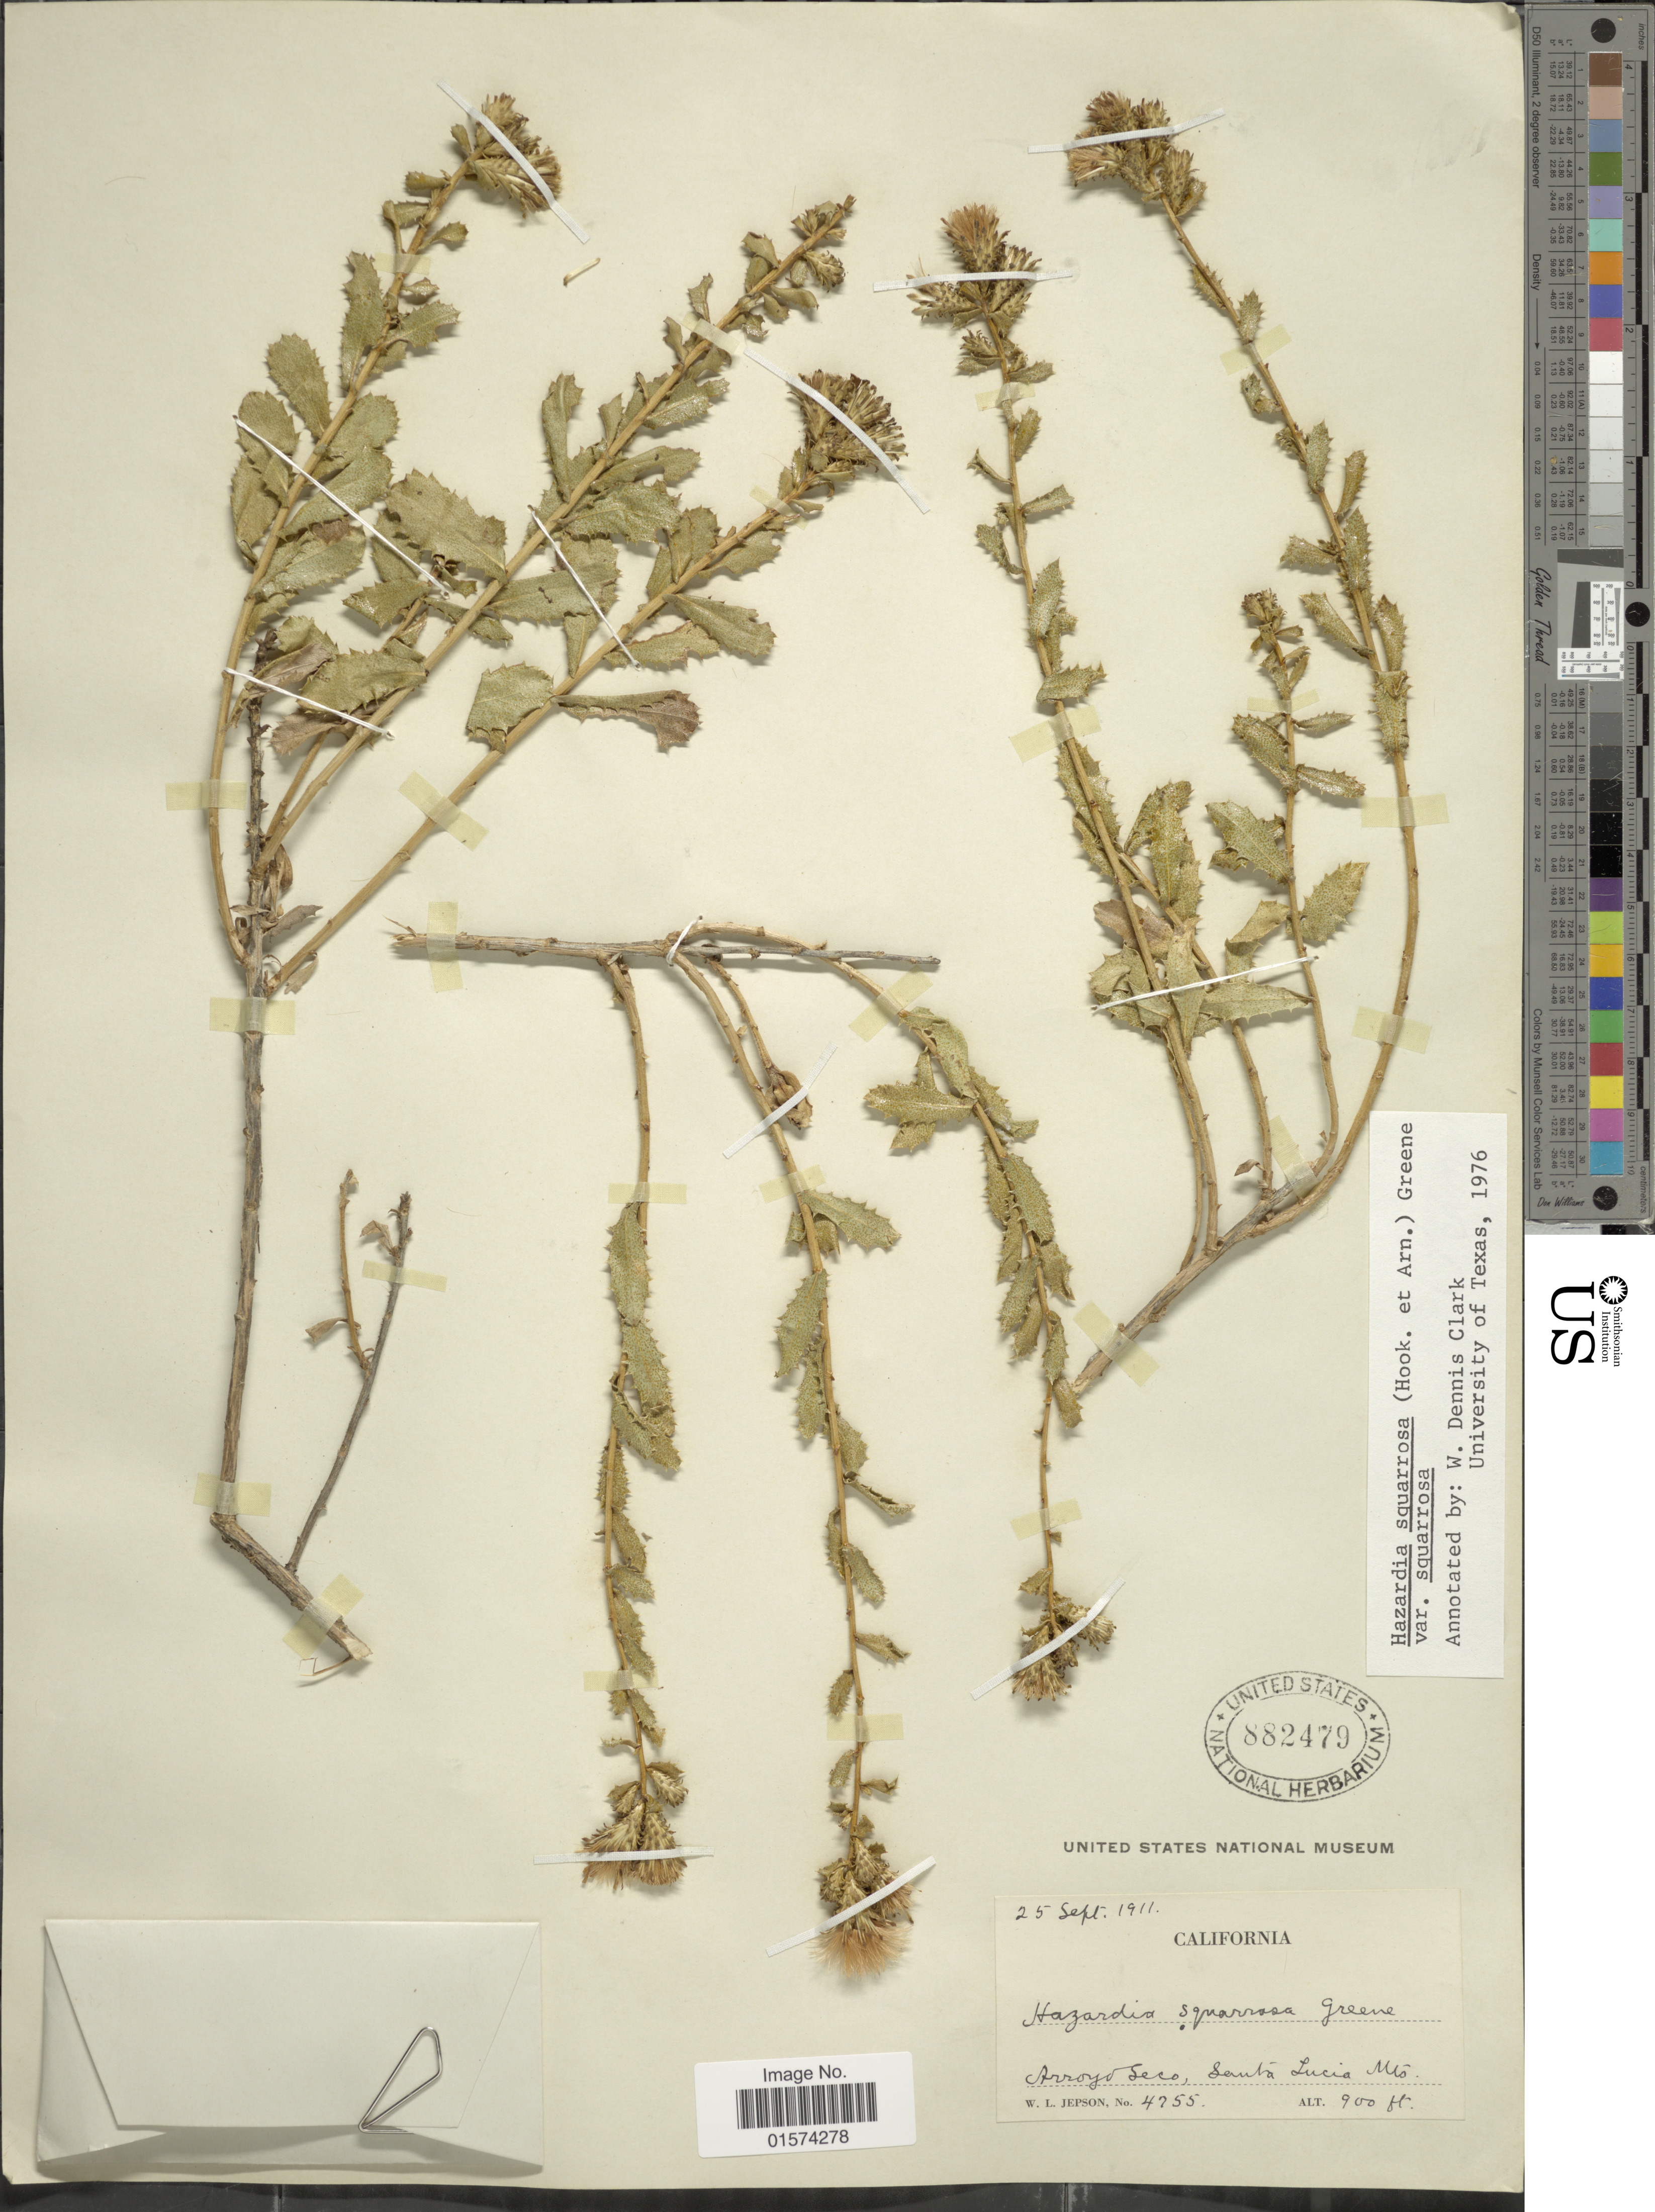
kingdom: Plantae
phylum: Tracheophyta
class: Magnoliopsida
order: Asterales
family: Asteraceae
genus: Hazardia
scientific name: Hazardia squarrosa var. squarrosa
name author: (Hook. & Arn.) Greene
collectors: W. L. Jepson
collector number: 4755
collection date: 1911-09-25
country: United States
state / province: California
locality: Arroyo Seco, Santa Lucia Mts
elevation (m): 274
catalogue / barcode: US 882479